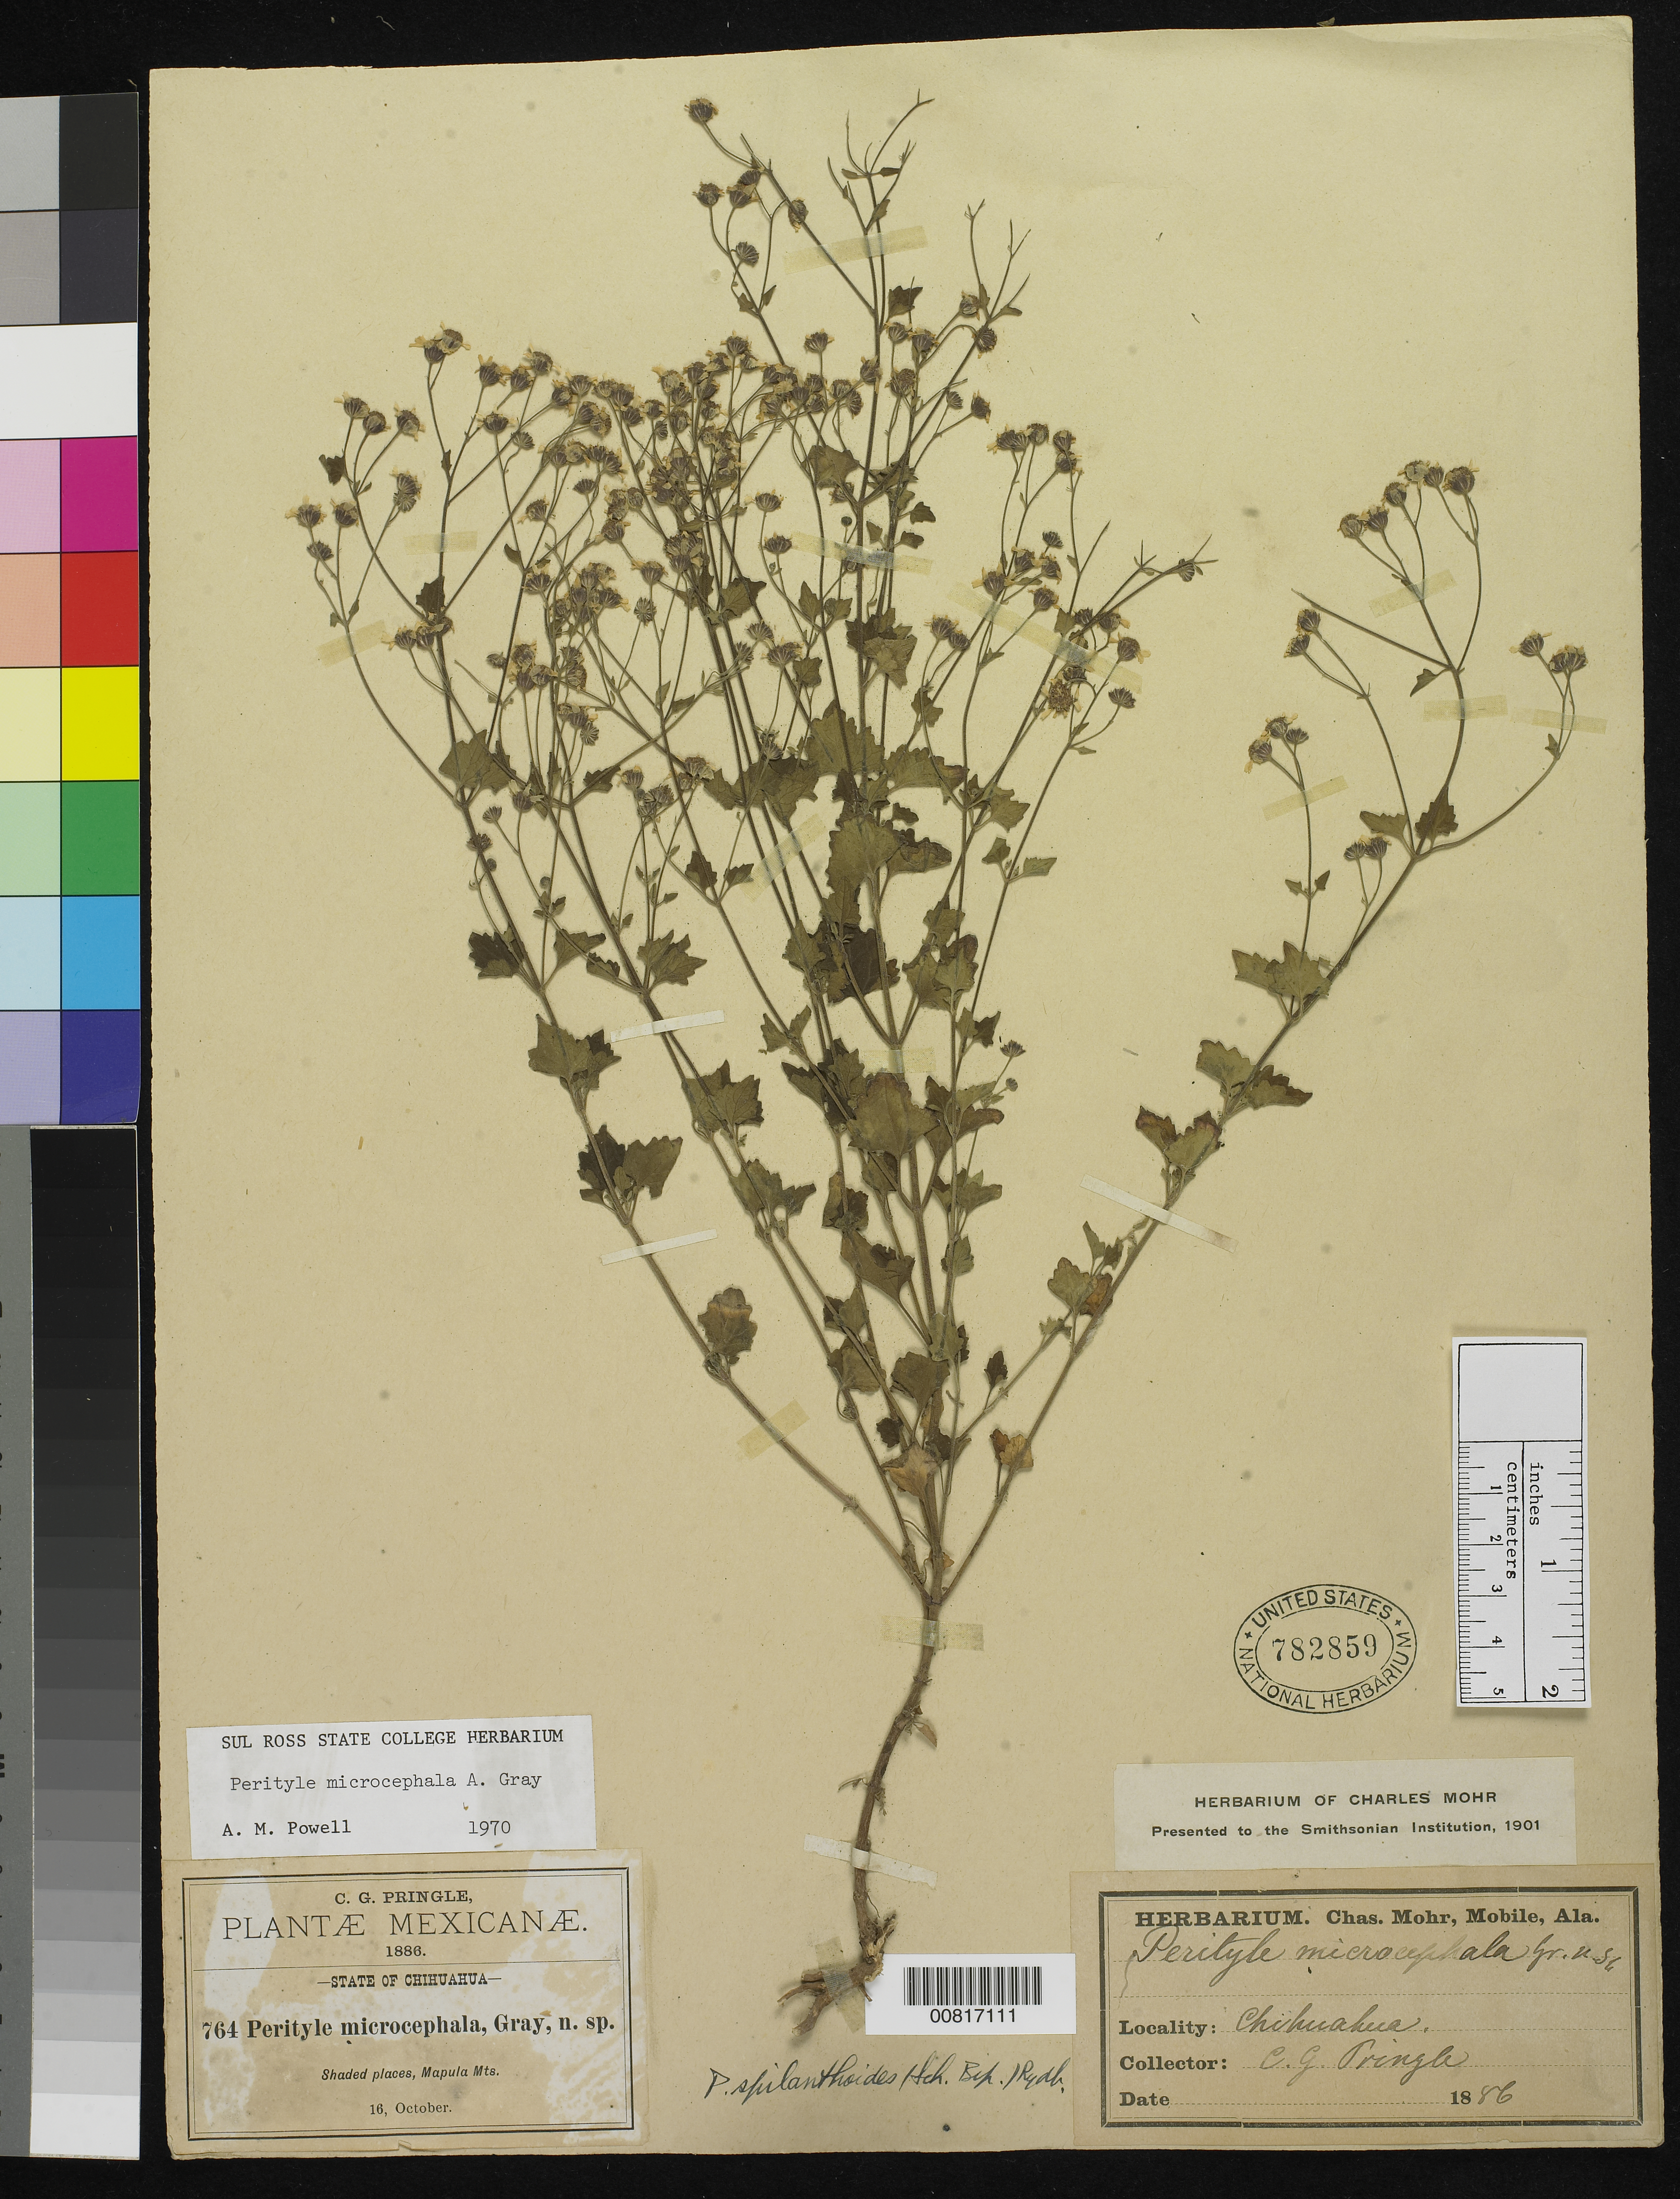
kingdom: Plantae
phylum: Tracheophyta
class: Magnoliopsida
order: Asterales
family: Asteraceae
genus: Perityle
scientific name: Perityle microcephala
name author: A. Gray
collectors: C. G. Pringle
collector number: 764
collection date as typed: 16 Oct 1886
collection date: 1886-10-16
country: Mexico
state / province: Chihuahua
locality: Shaded places, Mapula Mts. Chihuahua.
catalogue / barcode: US 782859